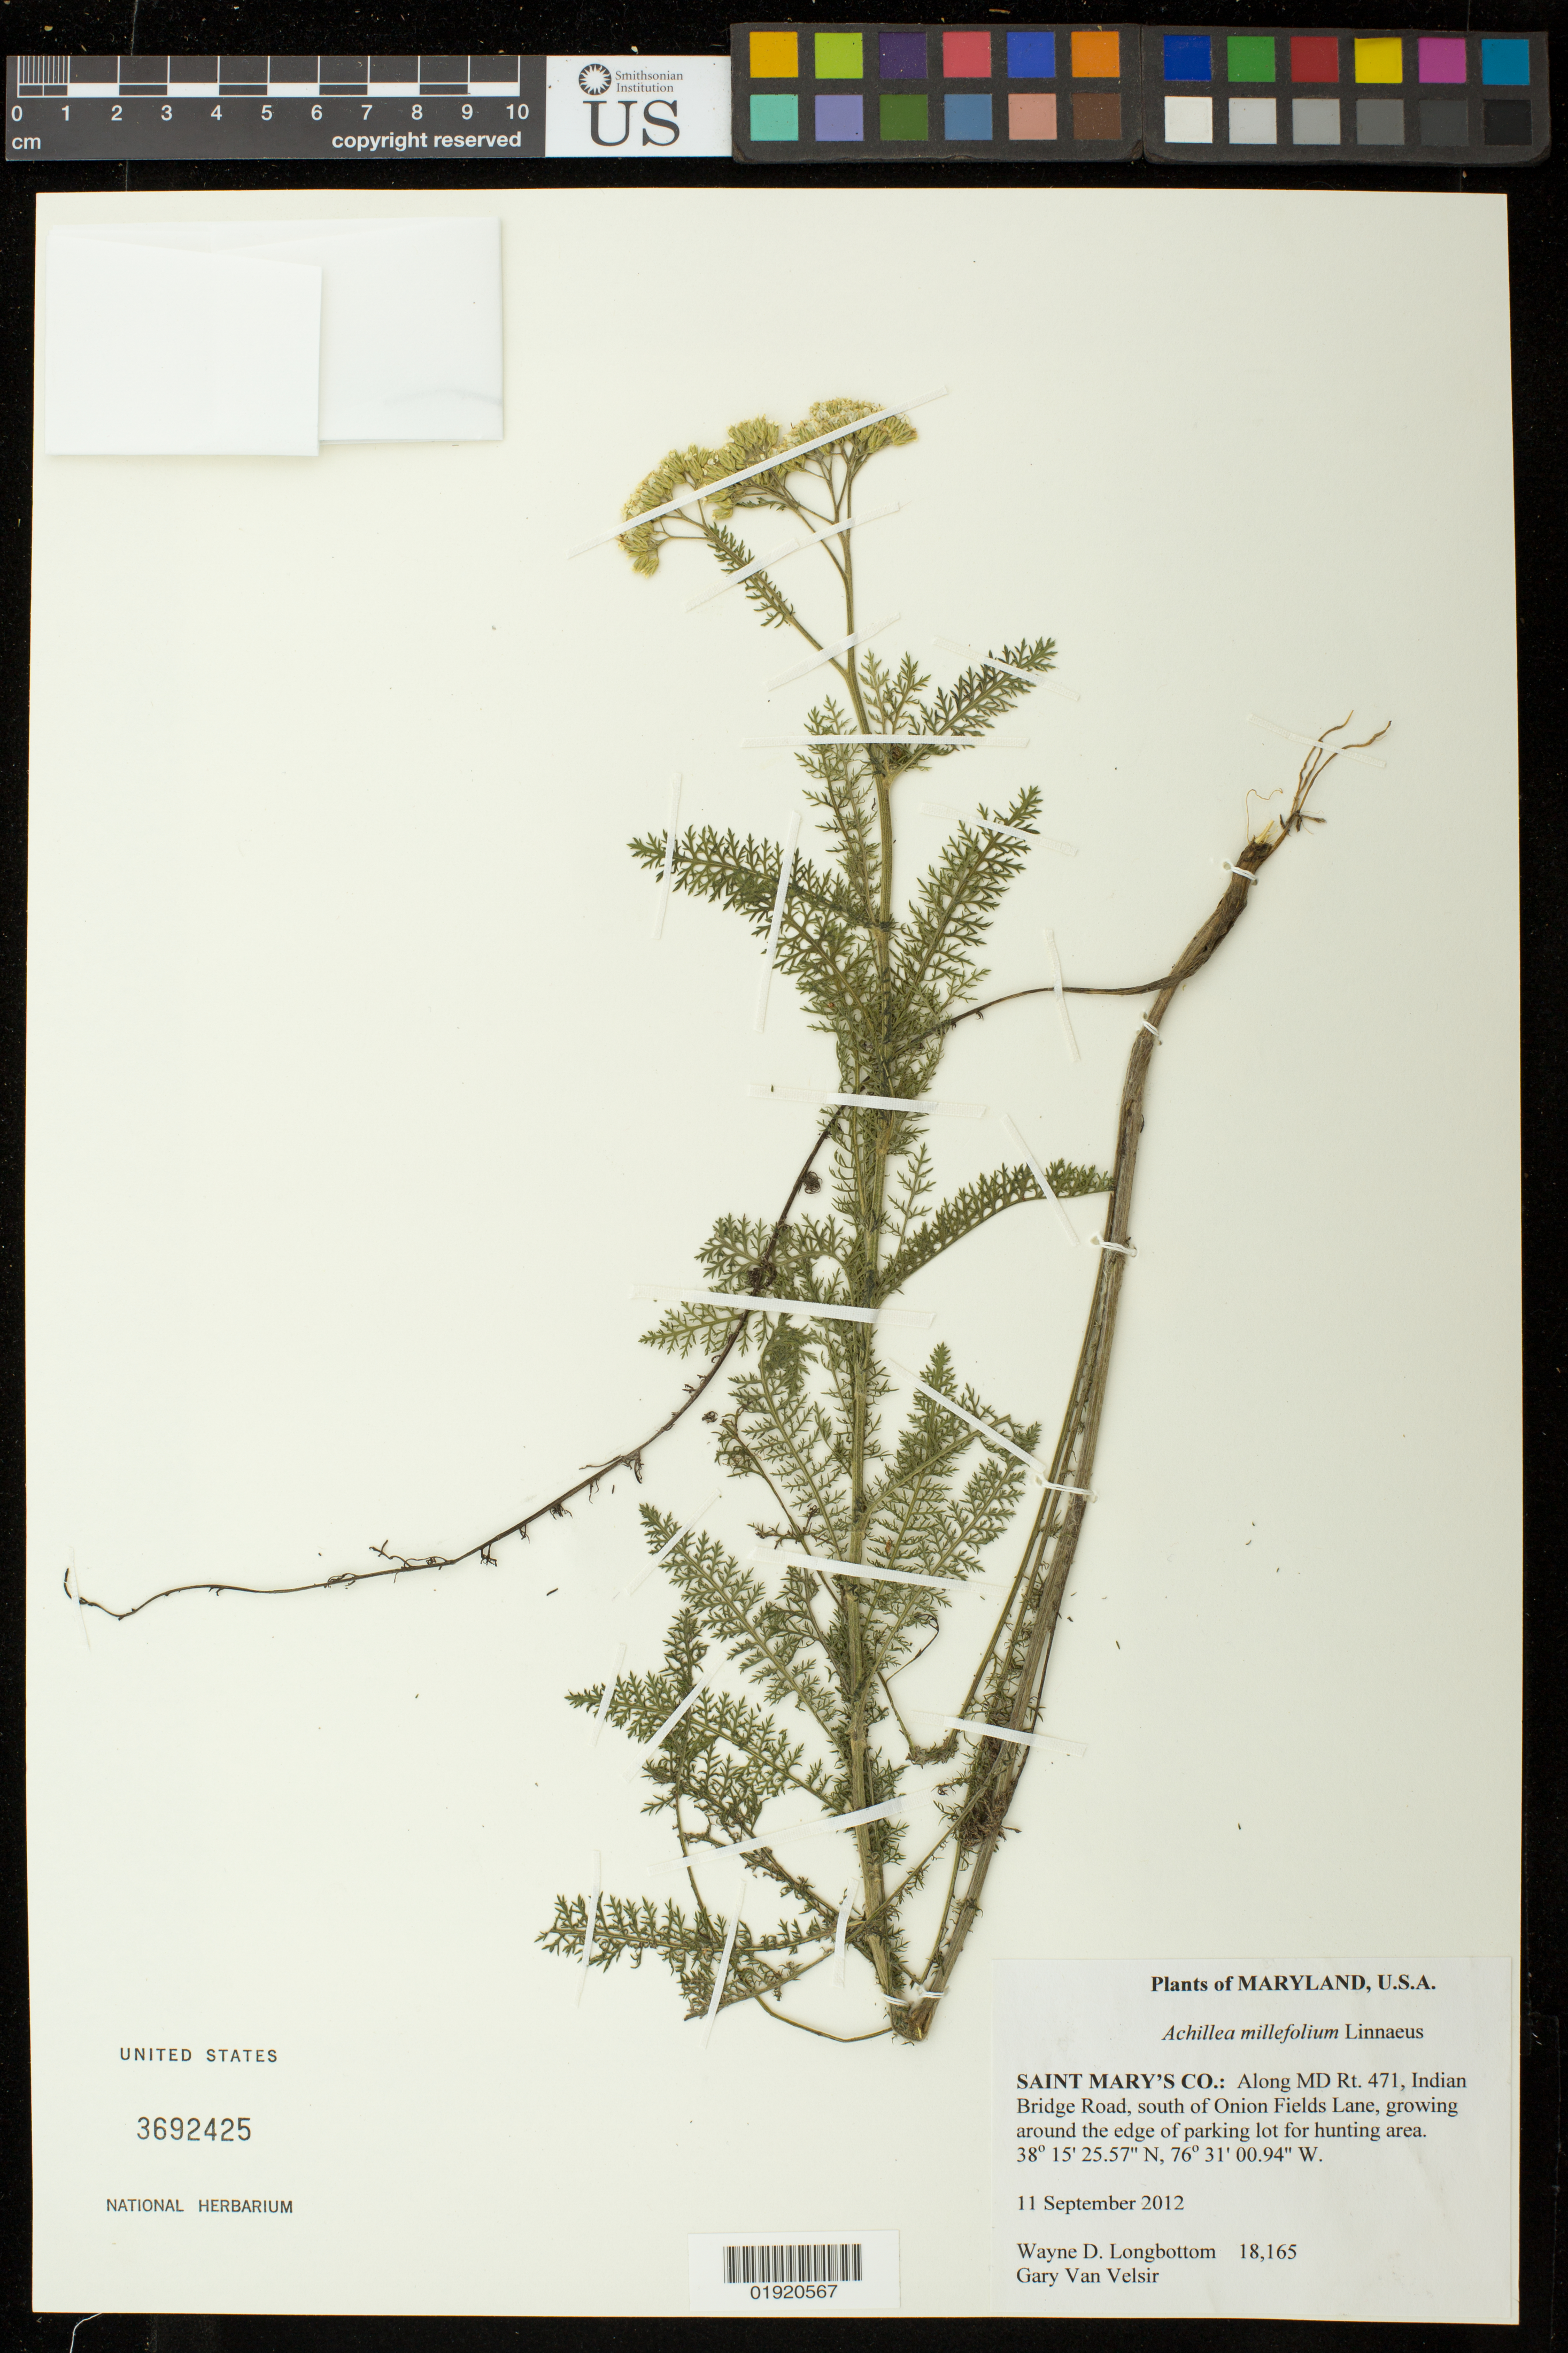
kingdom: Plantae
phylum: Tracheophyta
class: Magnoliopsida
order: Asterales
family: Asteraceae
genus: Achillea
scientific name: Achillea millefolium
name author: L.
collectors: W. D. Longbottom & G. Van Velsir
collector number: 18165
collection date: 2012-09-11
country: United States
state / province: Maryland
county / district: St. Mary's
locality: Saint Mary's Co.: Along MD Rt. 471, Indian Bridge Road.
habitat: Along MD Rt. 471, Indian Bridge Road, south of Onion Fields Lane, growing around the edge of parking lot for hunting area.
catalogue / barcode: US 3692425